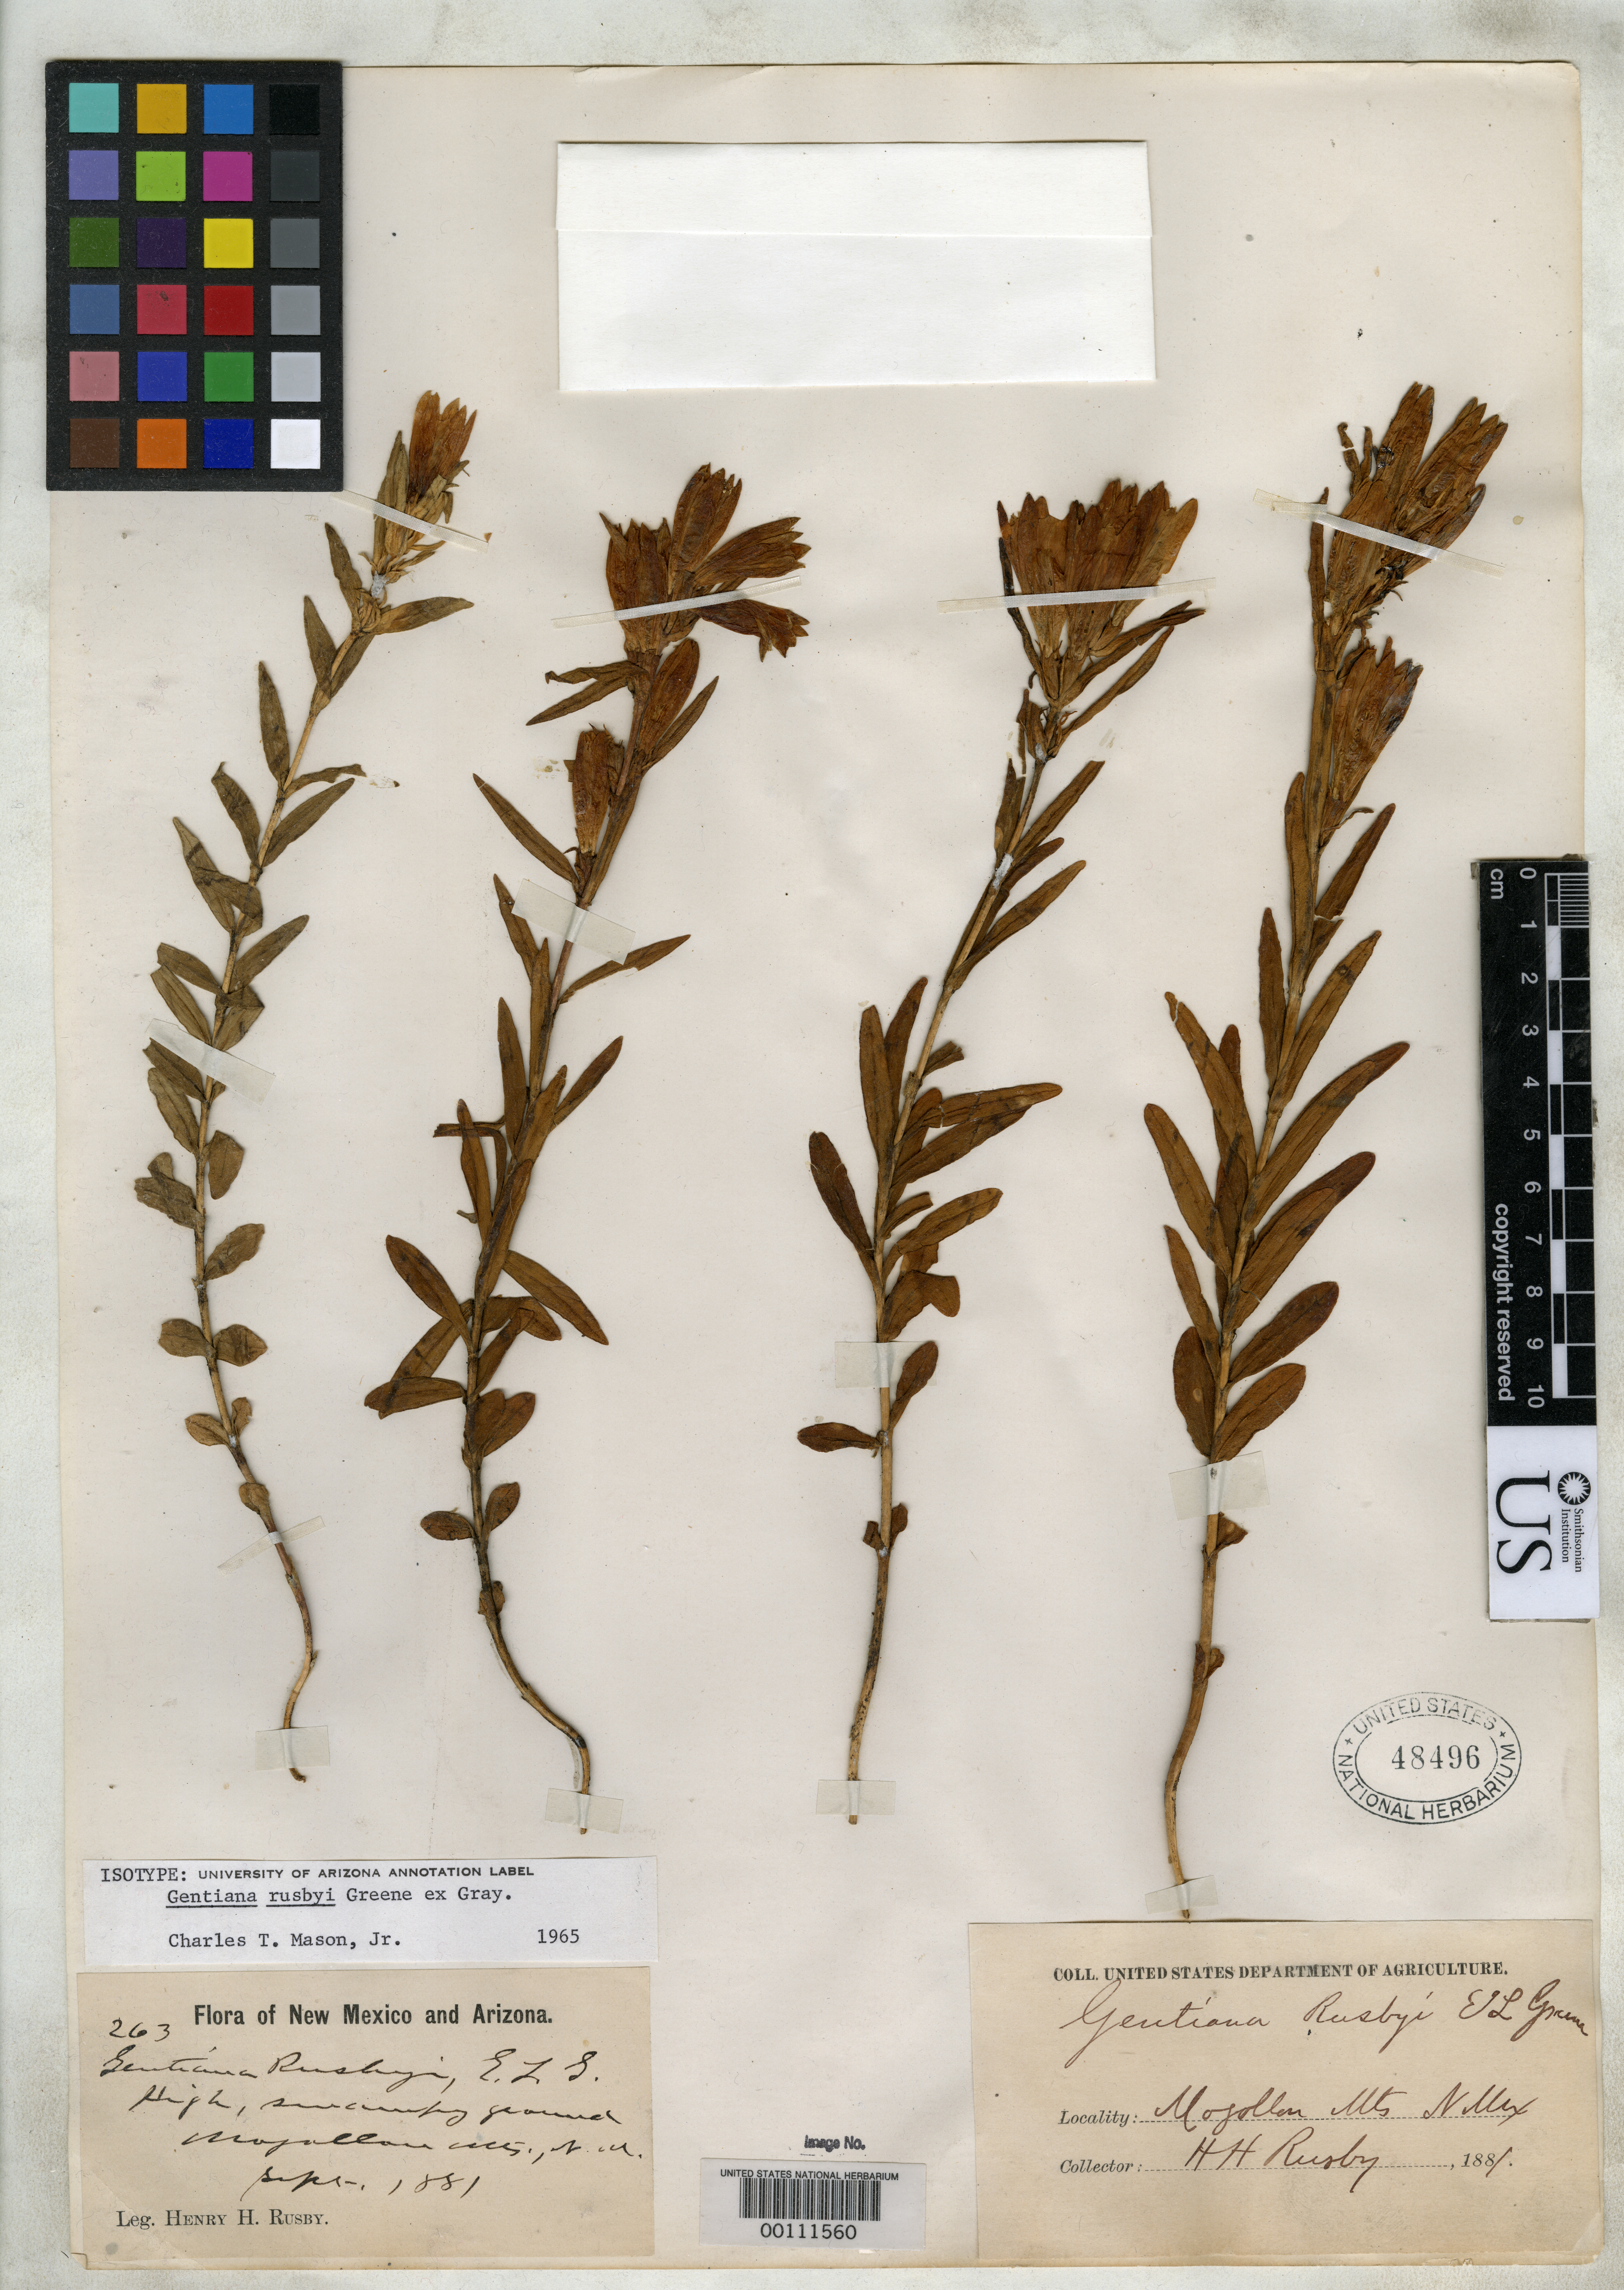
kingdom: Plantae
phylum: Tracheophyta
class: Magnoliopsida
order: Gentianales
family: Gentianaceae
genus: Gentiana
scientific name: Gentiana rusbyi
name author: Greene ex A. Gray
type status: Isotype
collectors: H. H. Rusby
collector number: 263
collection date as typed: Sep 1881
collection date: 1881-09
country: United States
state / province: New Mexico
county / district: Catron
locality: Mogollon Mts.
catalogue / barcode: US 48496